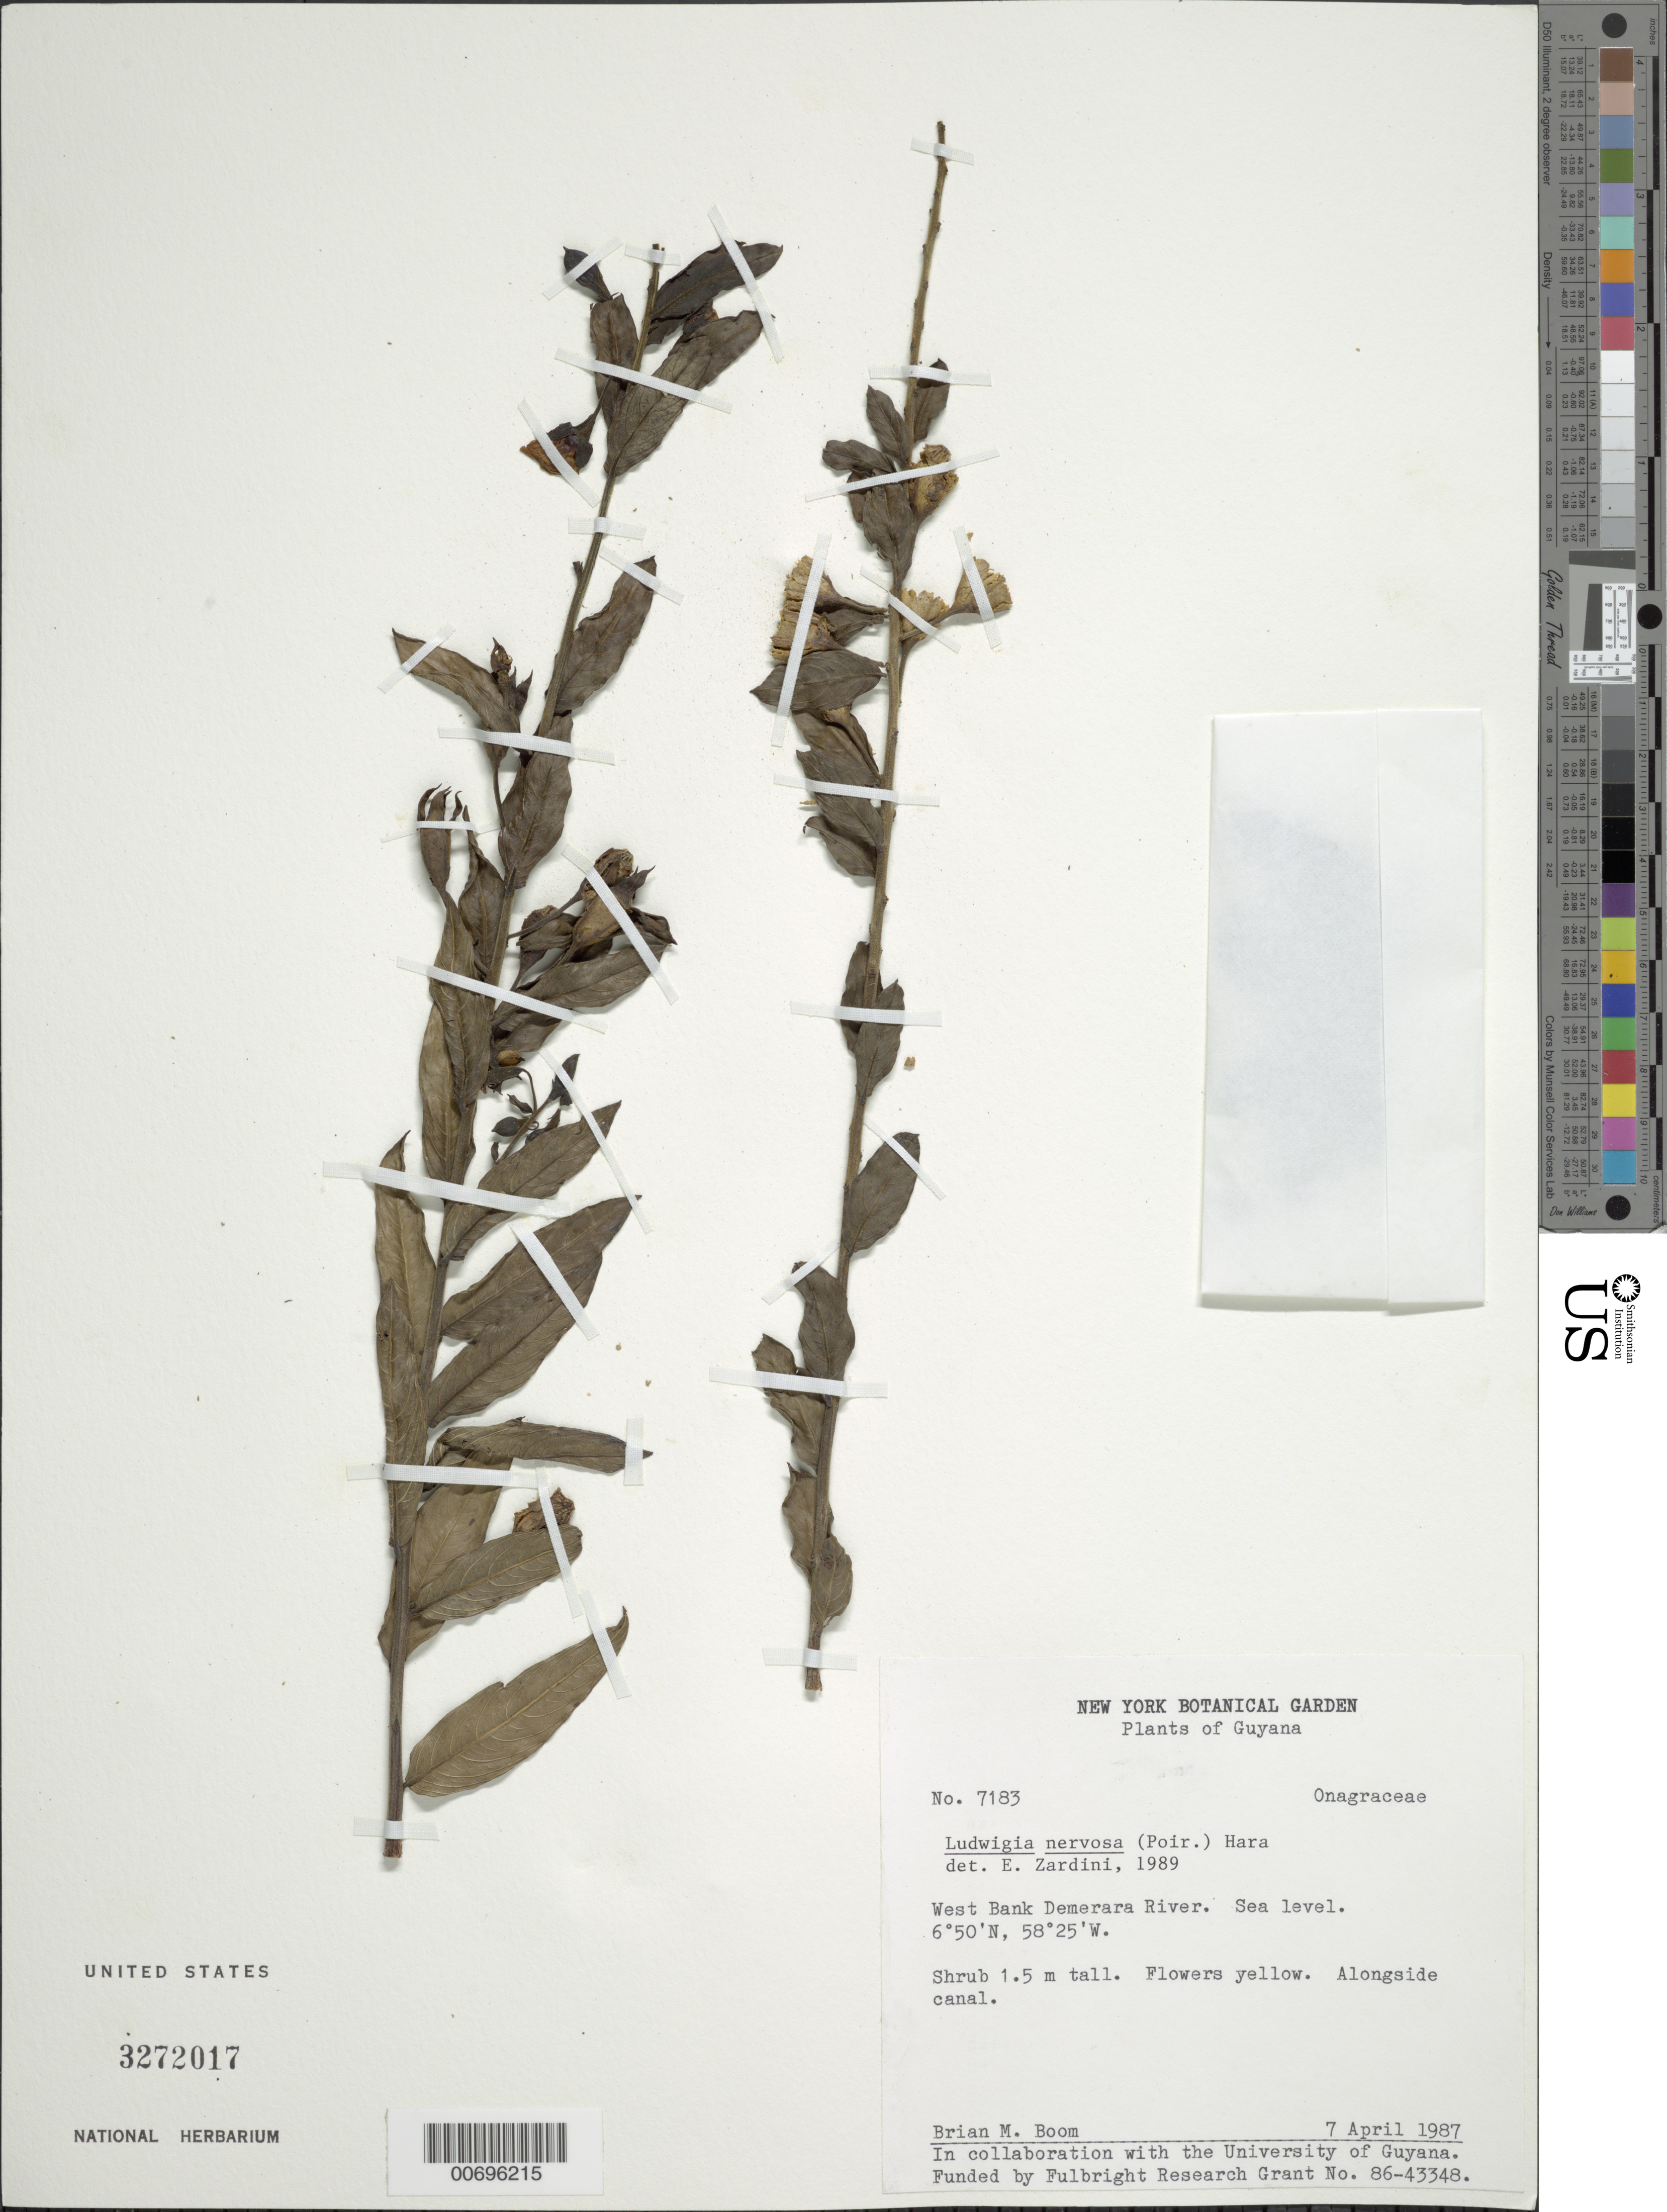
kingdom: Plantae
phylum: Tracheophyta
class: Magnoliopsida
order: Myrtales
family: Onagraceae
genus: Ludwigia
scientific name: Ludwigia nervosa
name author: (Poir.) H. Hara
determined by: Zardini, E. M.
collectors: B. M. Boom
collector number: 7183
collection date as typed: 7-Apr-87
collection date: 1987-04-07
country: Guyana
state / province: Essequibo Isl-W. Demerara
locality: Demerara R., W bank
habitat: Alongside canal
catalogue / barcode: US 3272017